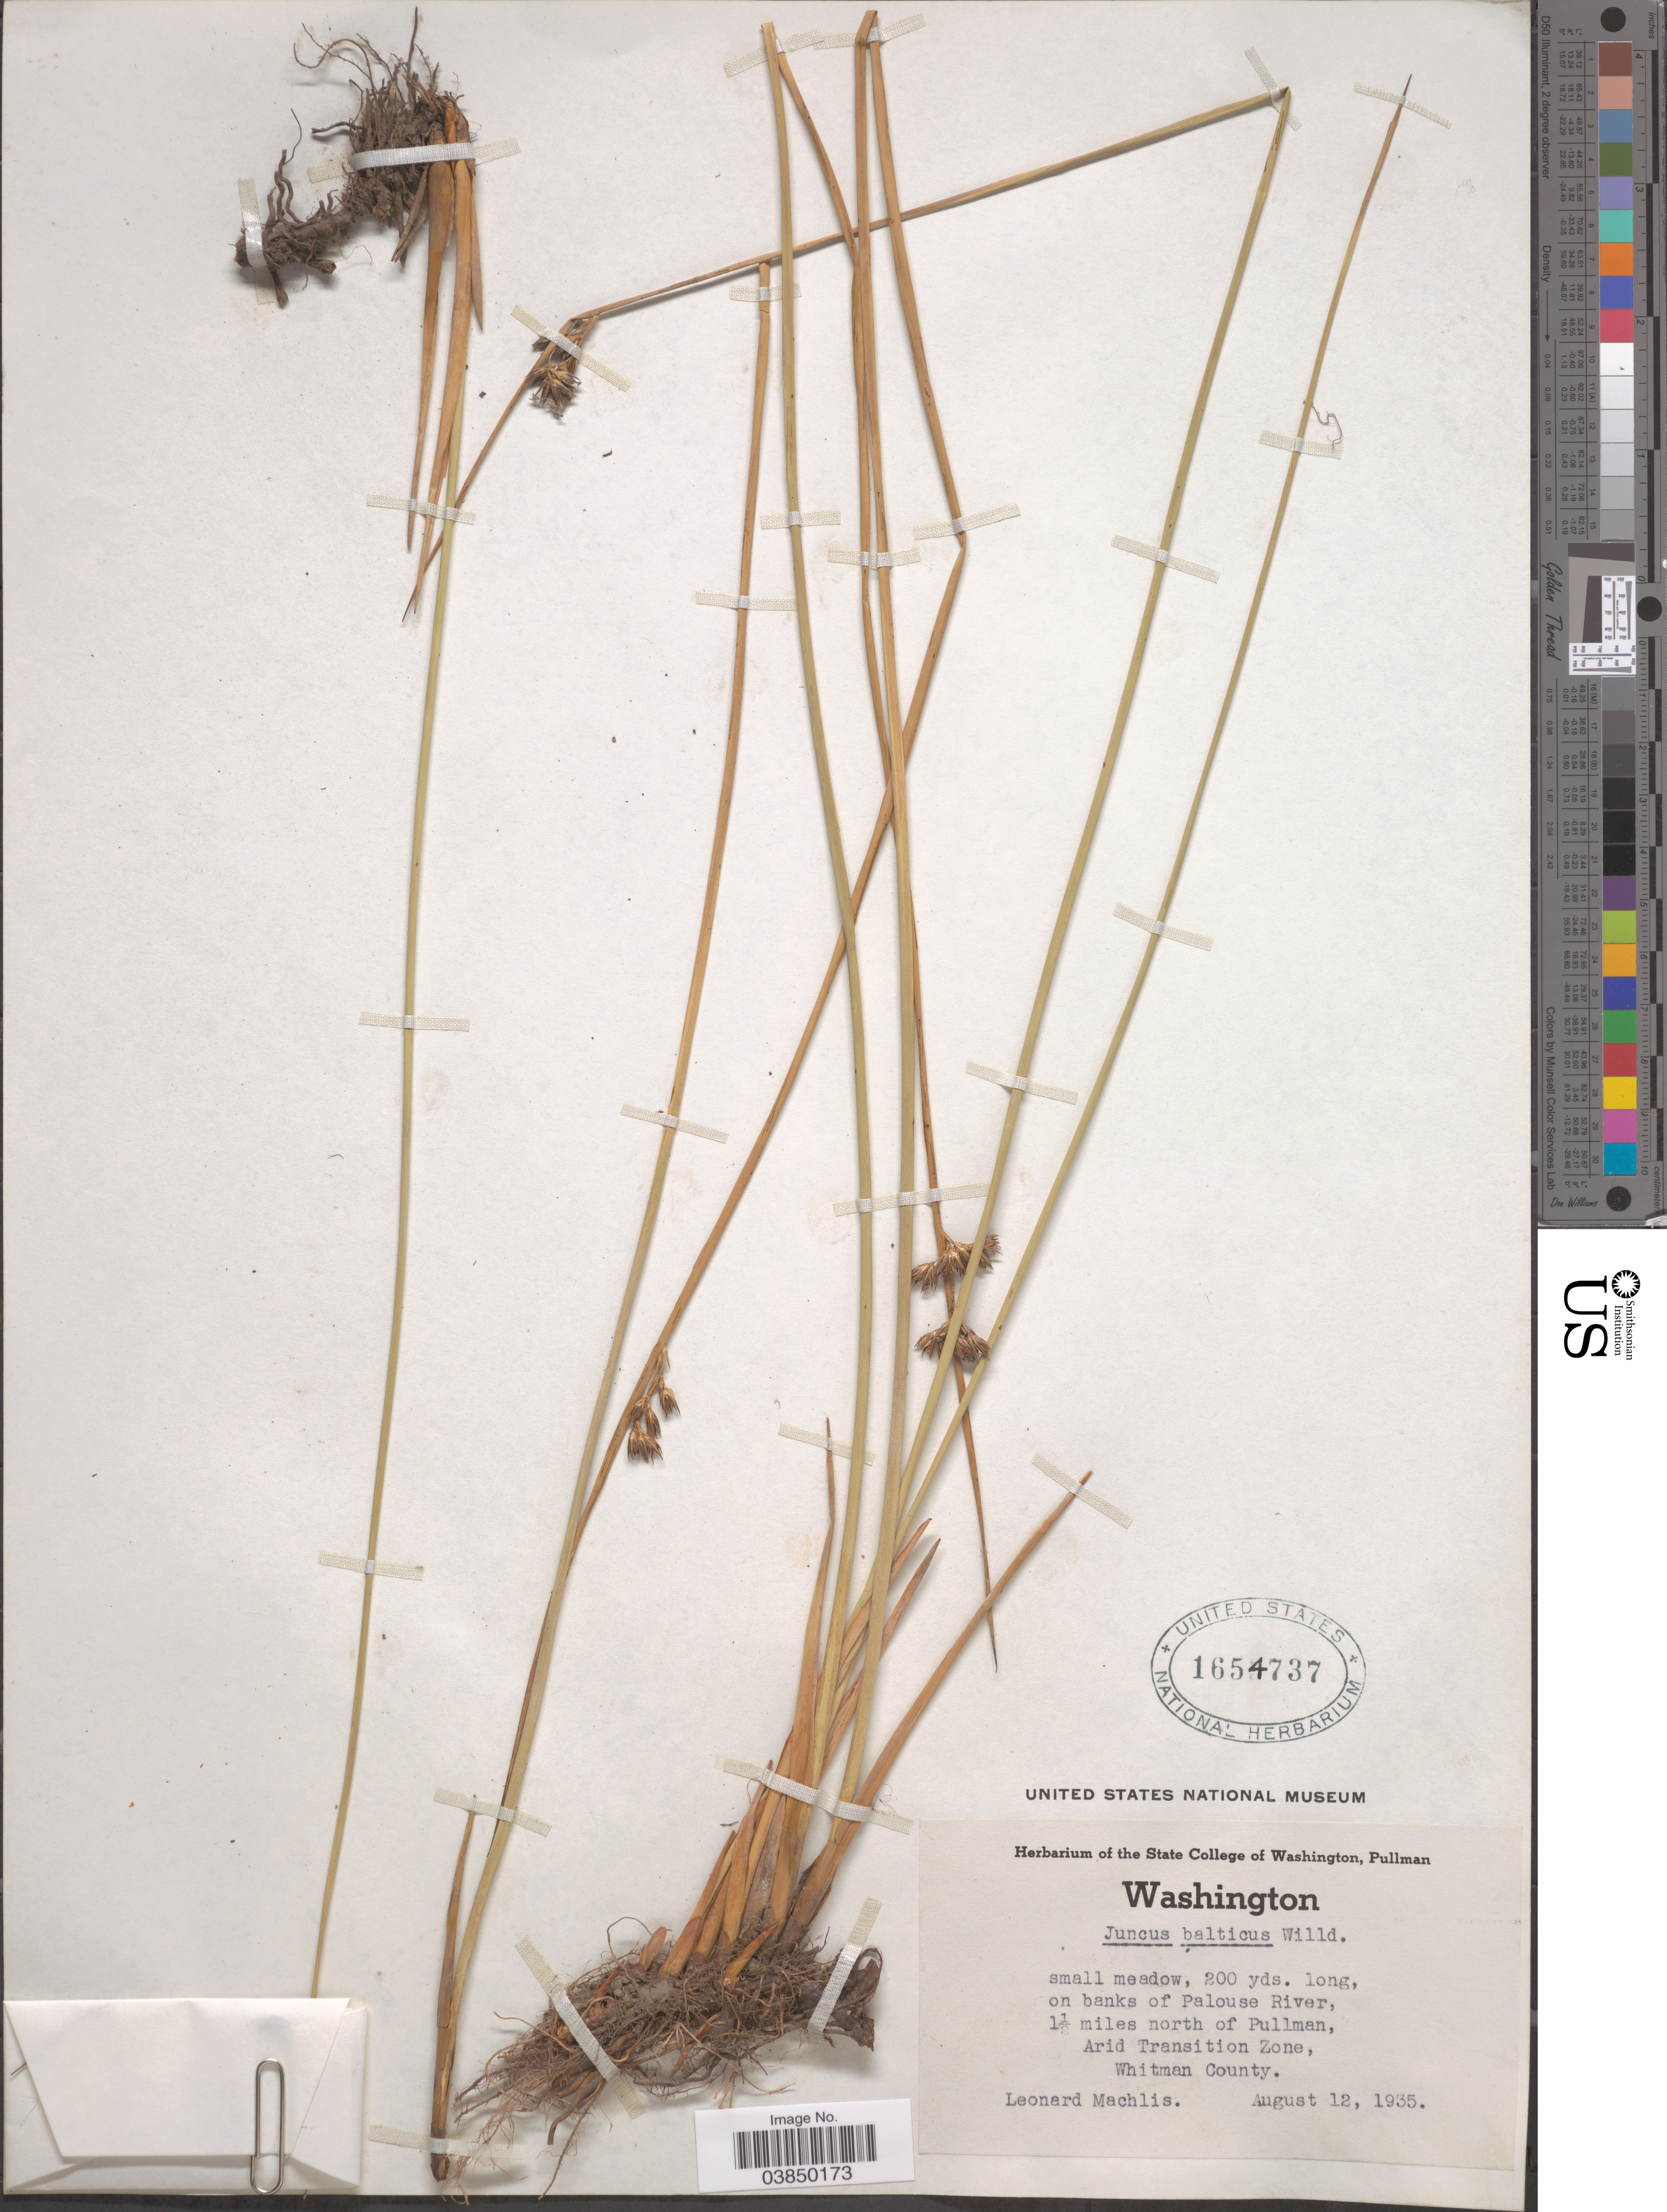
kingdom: Plantae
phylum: Tracheophyta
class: Liliopsida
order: Poales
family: Juncaceae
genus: Juncus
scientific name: Juncus balticus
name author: Willd.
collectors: L. Machlis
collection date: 1935-08-12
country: United States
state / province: Washington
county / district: Whitman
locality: Small meadow, on banks of Palouse River, 1½ miles north of Pullman, Arid Transition Zone, Whitman County.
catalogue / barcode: US 1654737